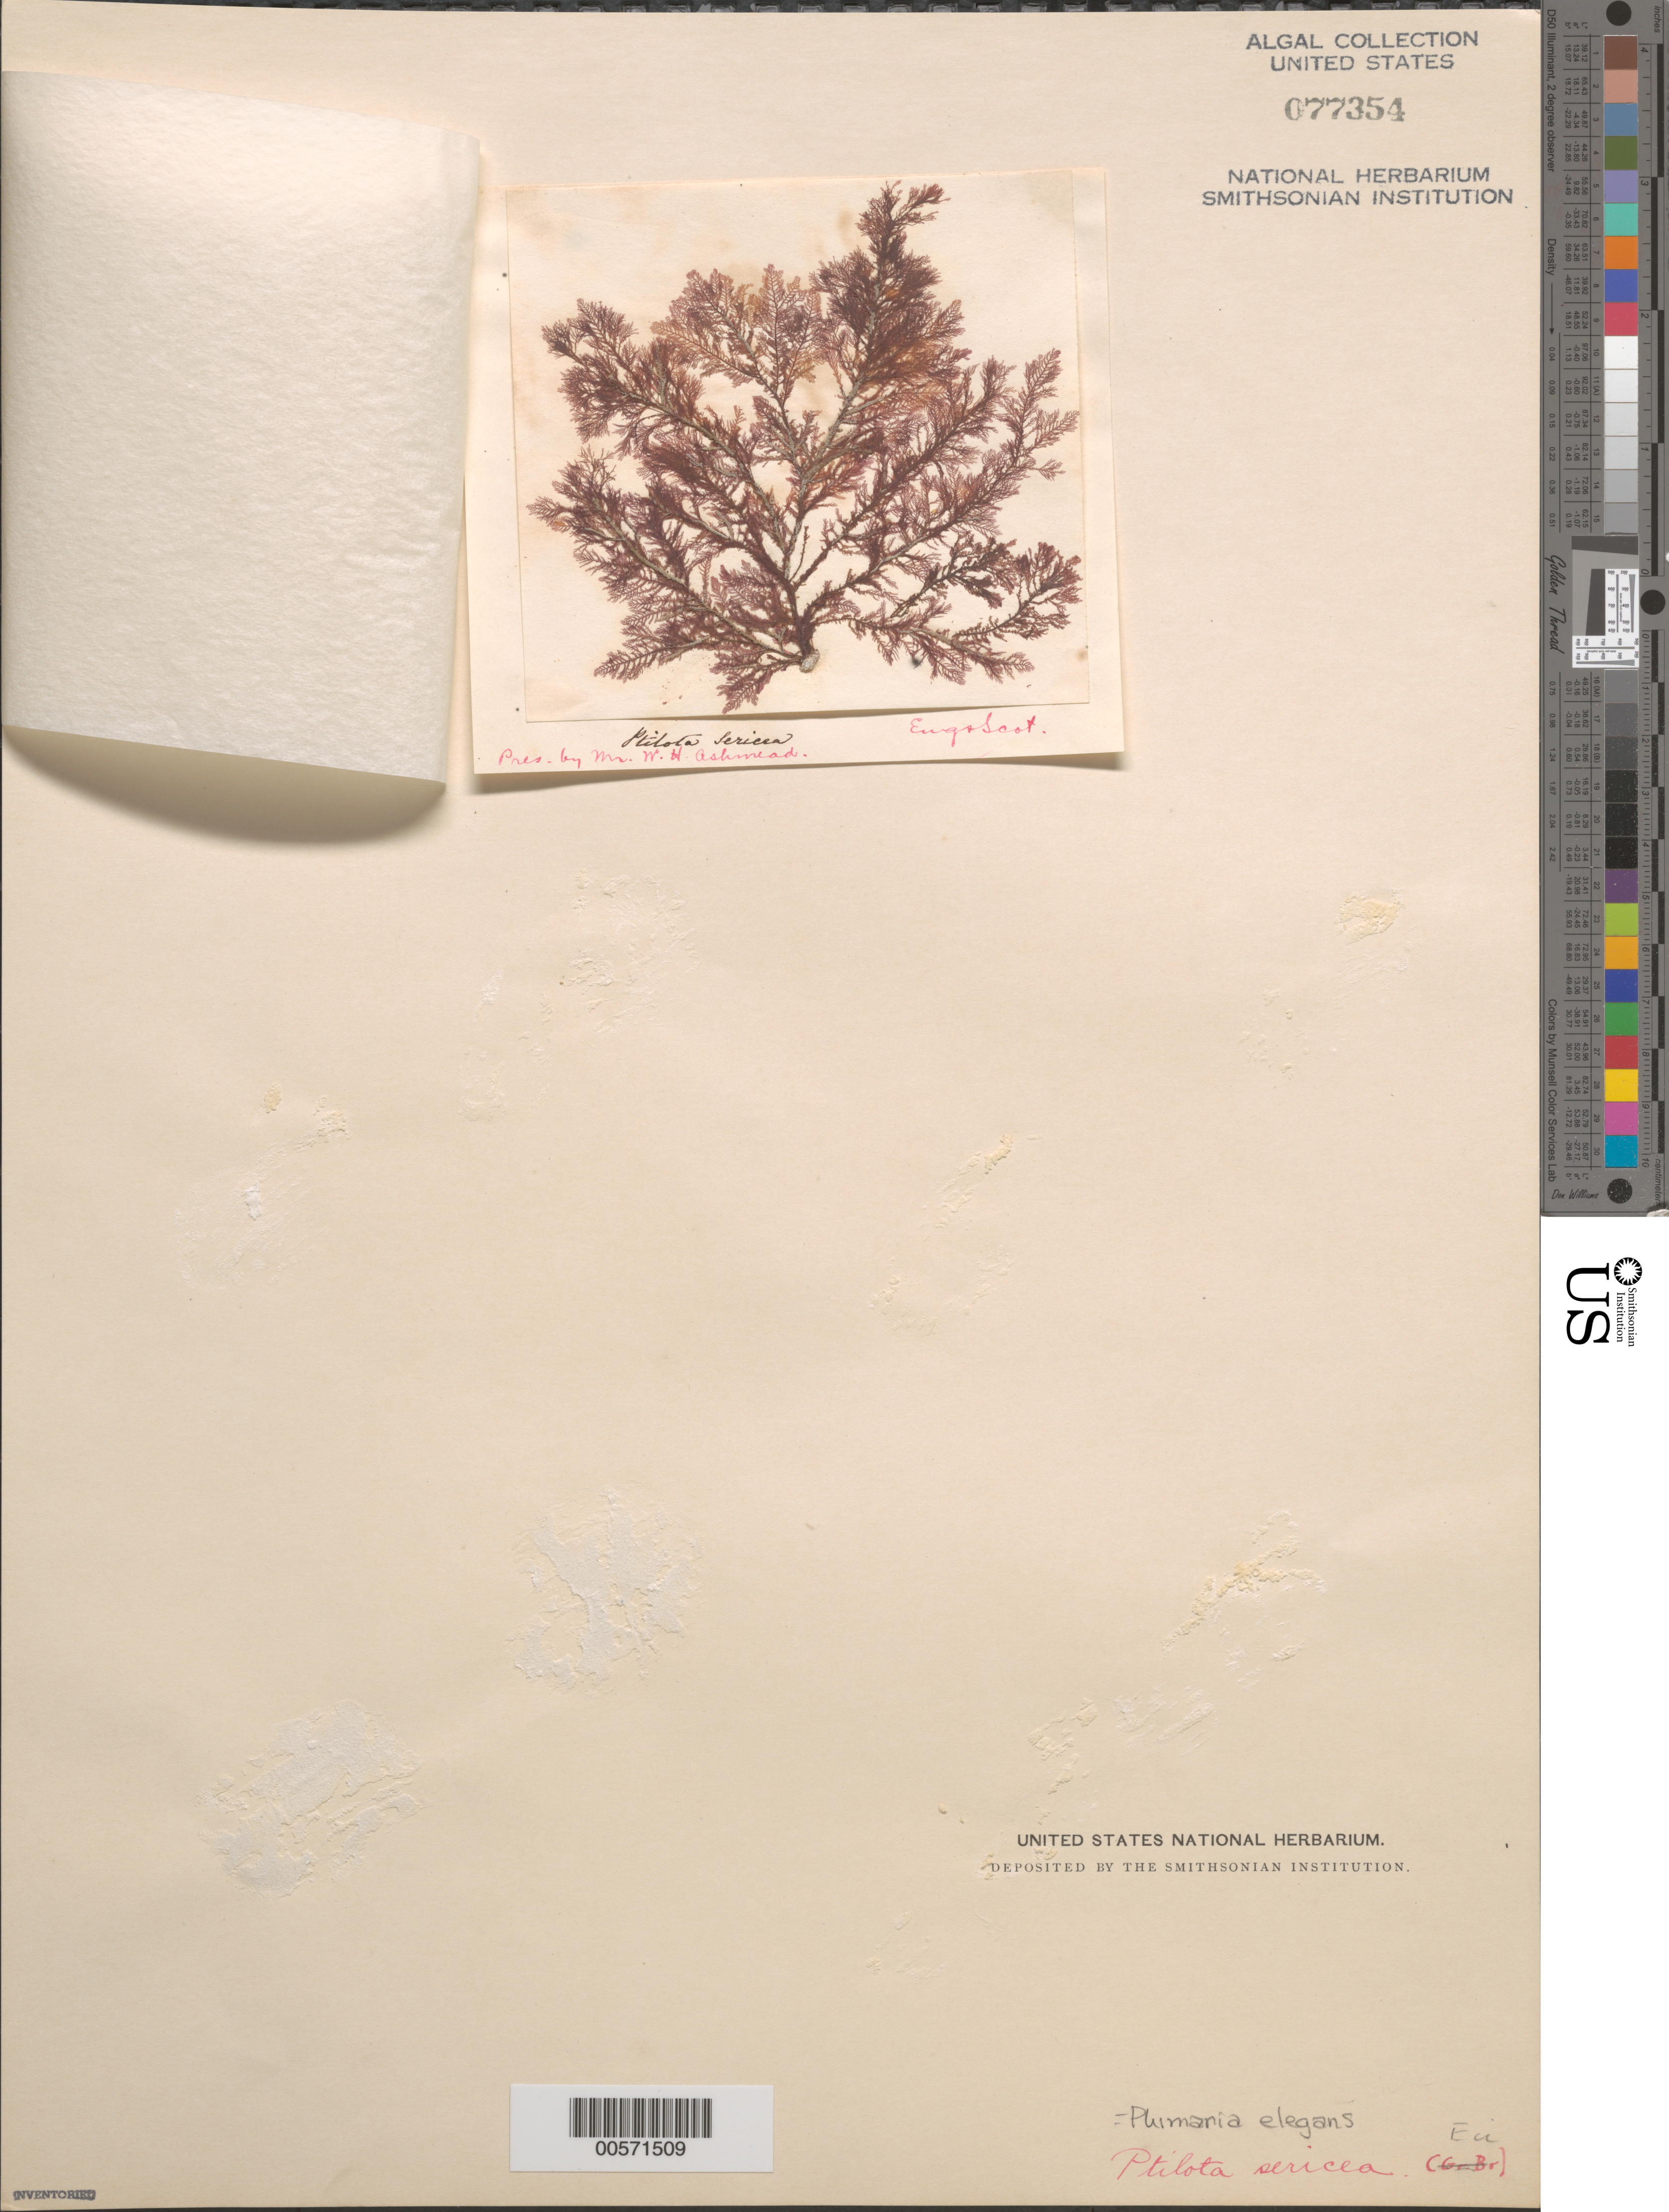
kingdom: Plantae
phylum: Rhodophyta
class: Florideophyceae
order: Ceramiales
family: Wrangeliaceae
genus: Plumaria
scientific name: Plumaria plumosa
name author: (Hudson) Kuntze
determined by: Algae name updating Project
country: United Kingdom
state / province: England / Scotland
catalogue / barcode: US 77354